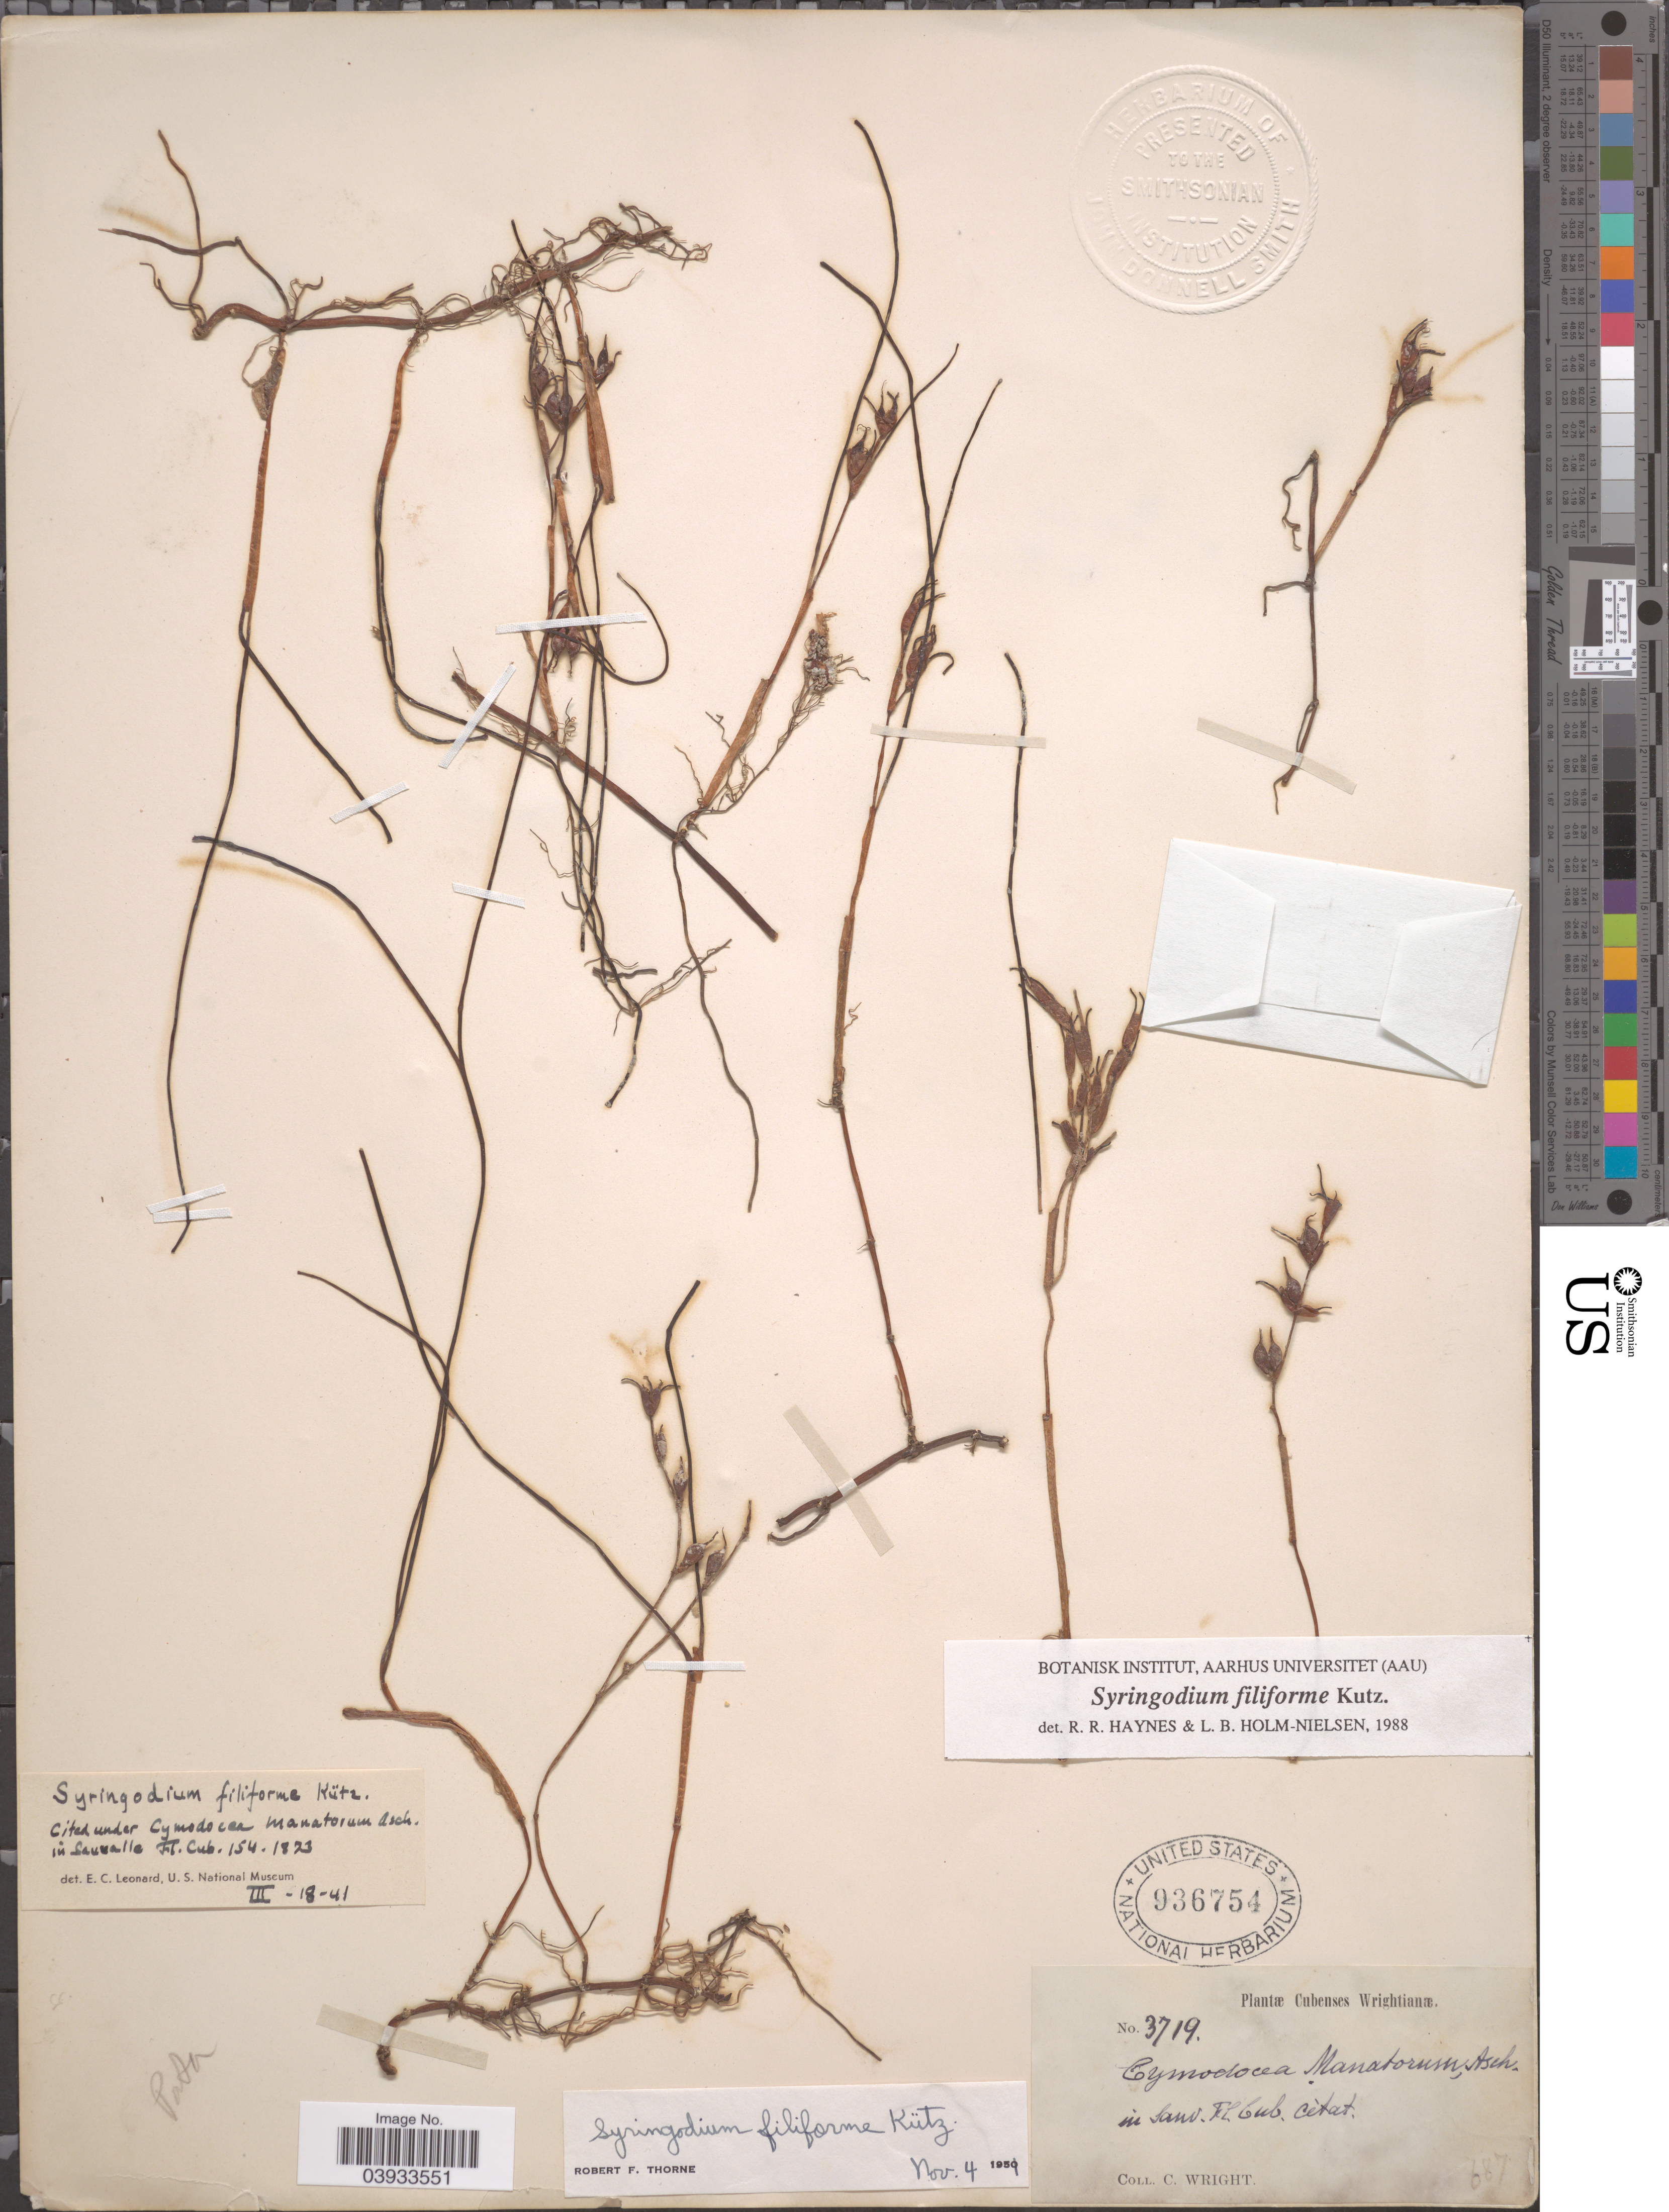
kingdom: Plantae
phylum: Tracheophyta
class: Liliopsida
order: Alismatales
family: Cymodoceaceae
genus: Syringodium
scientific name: Syringodium filiforme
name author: Kütz.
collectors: C. Wright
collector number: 3719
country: Cuba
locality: In Sanv. Fl. Cub. Cètat.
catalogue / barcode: US 936754